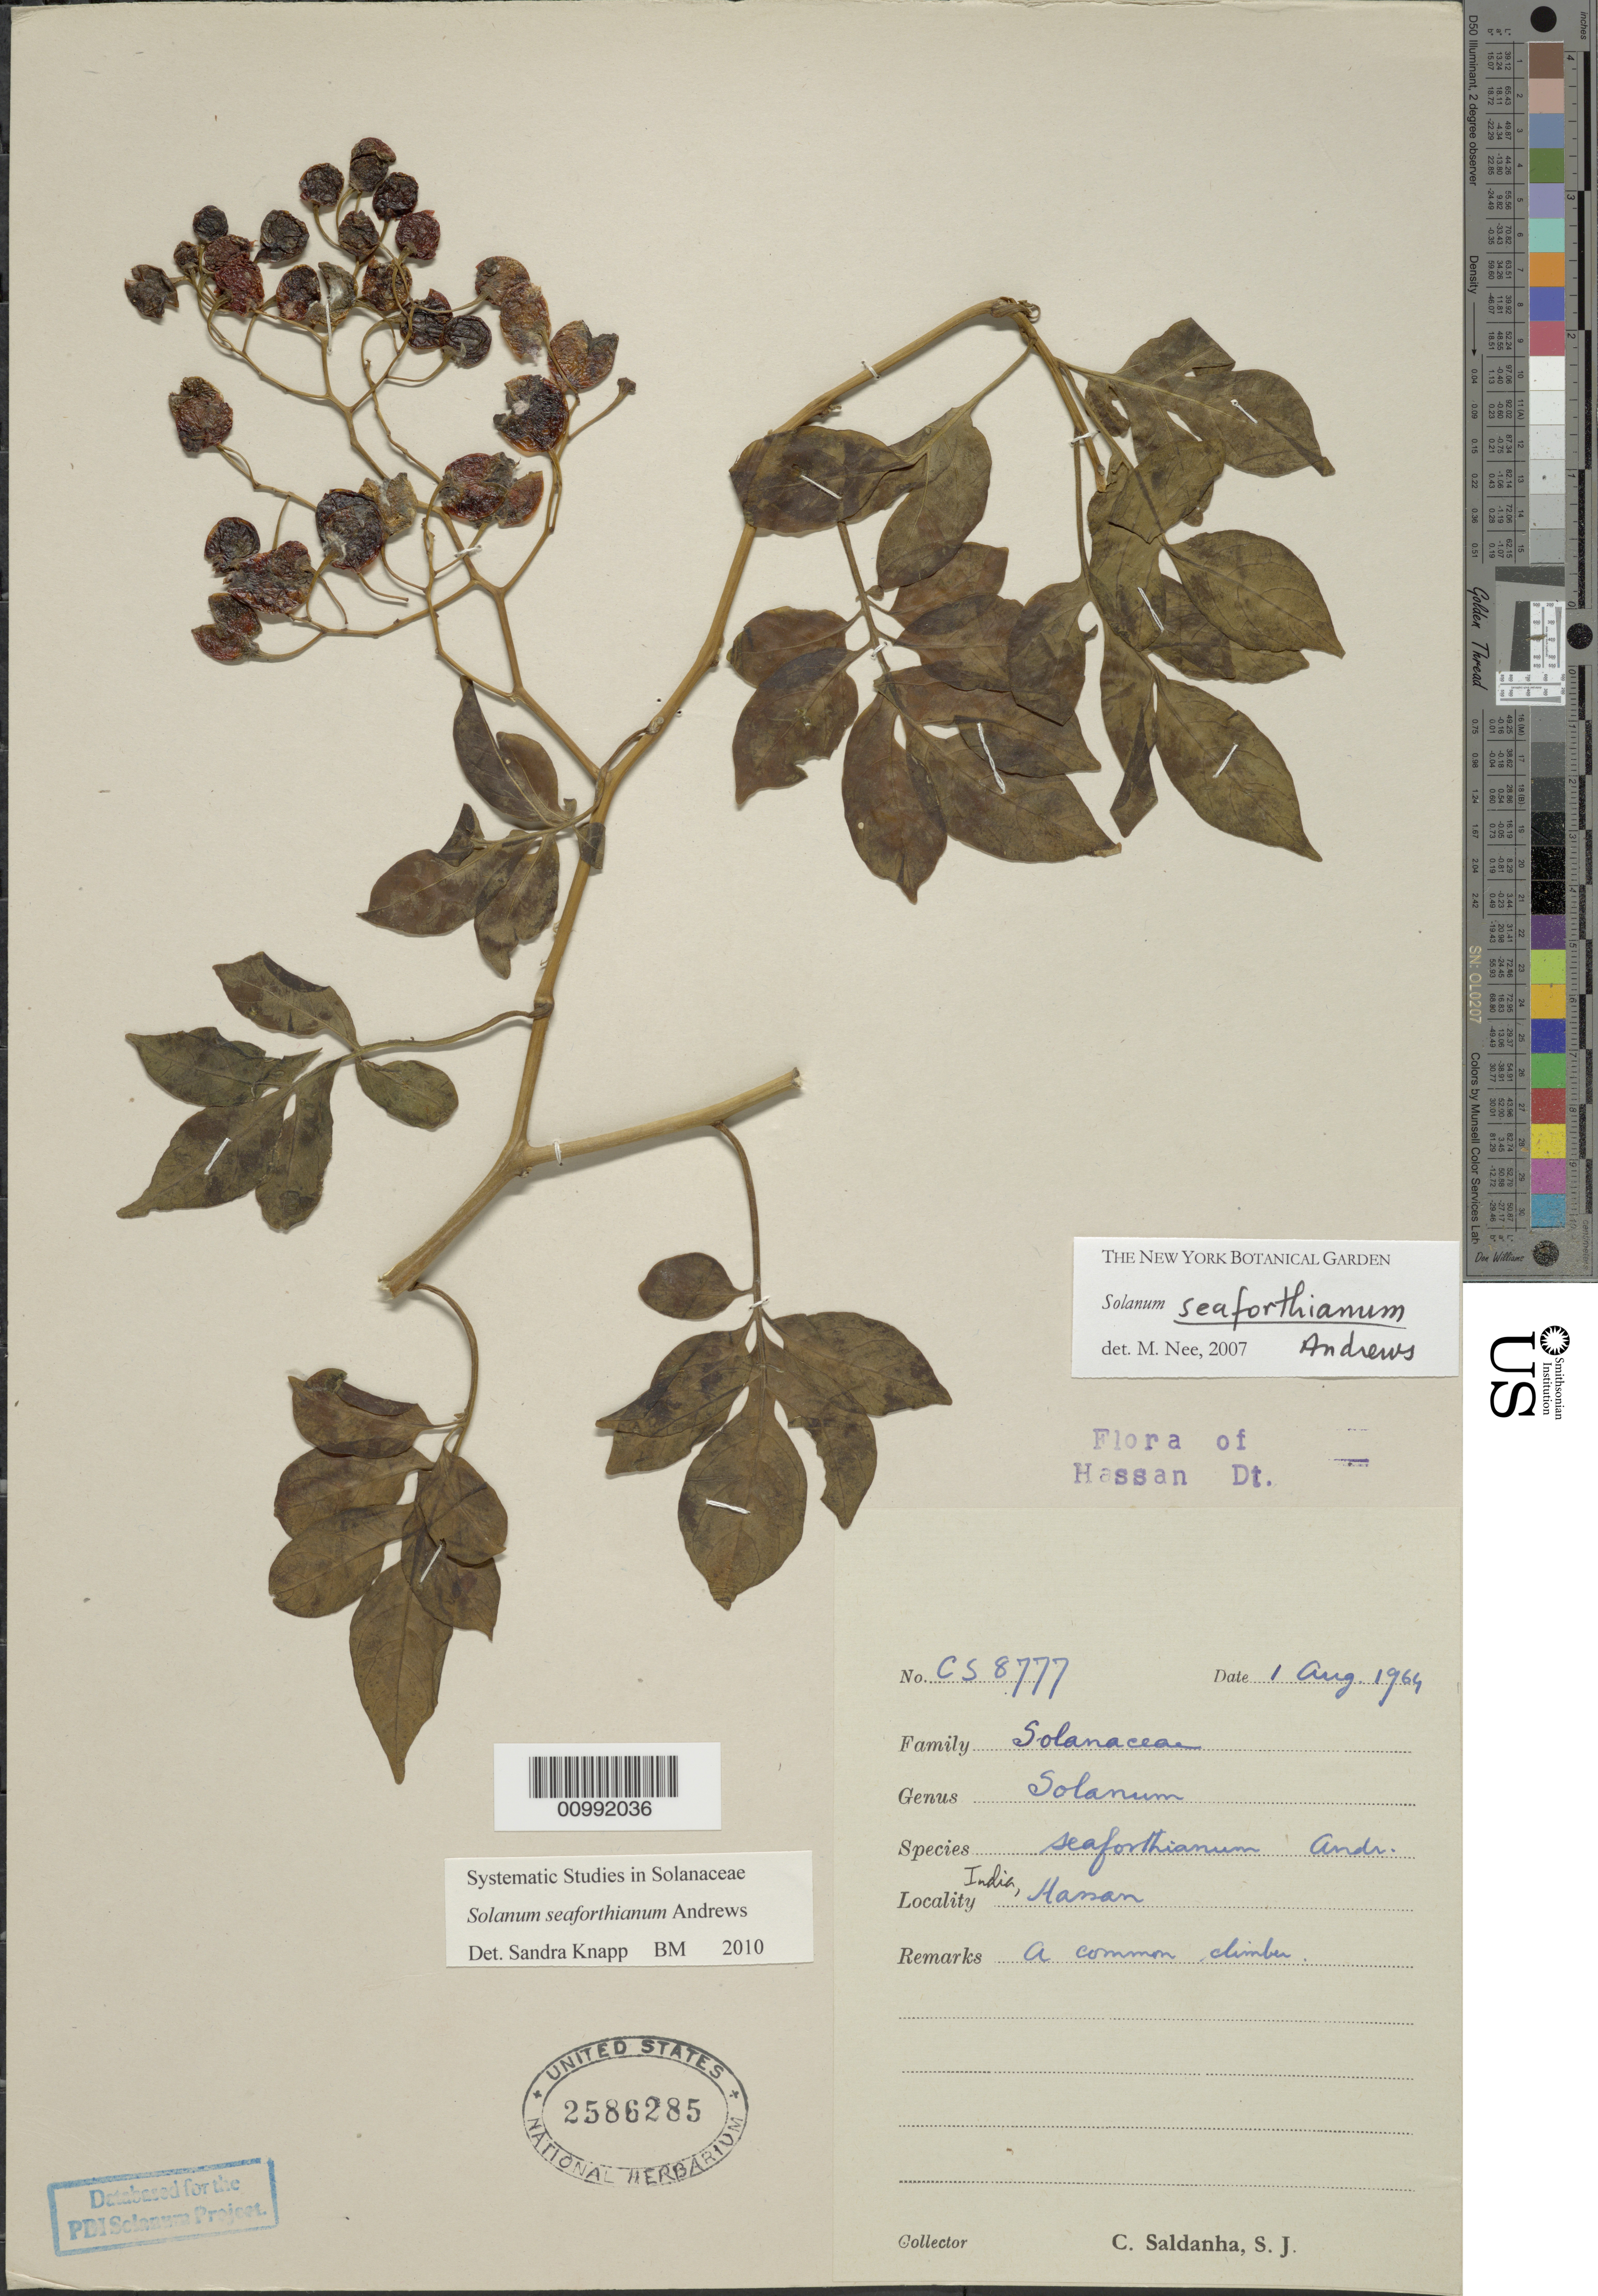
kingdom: Plantae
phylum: Tracheophyta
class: Magnoliopsida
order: Solanales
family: Solanaceae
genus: Solanum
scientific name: Solanum seaforthianum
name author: Andrews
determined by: Knapp, S. D.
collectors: C. J. Saldanha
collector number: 8777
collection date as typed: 1 Aug 1964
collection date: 1964-08-01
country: India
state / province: Karnataka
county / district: Mysore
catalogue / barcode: US 2586285